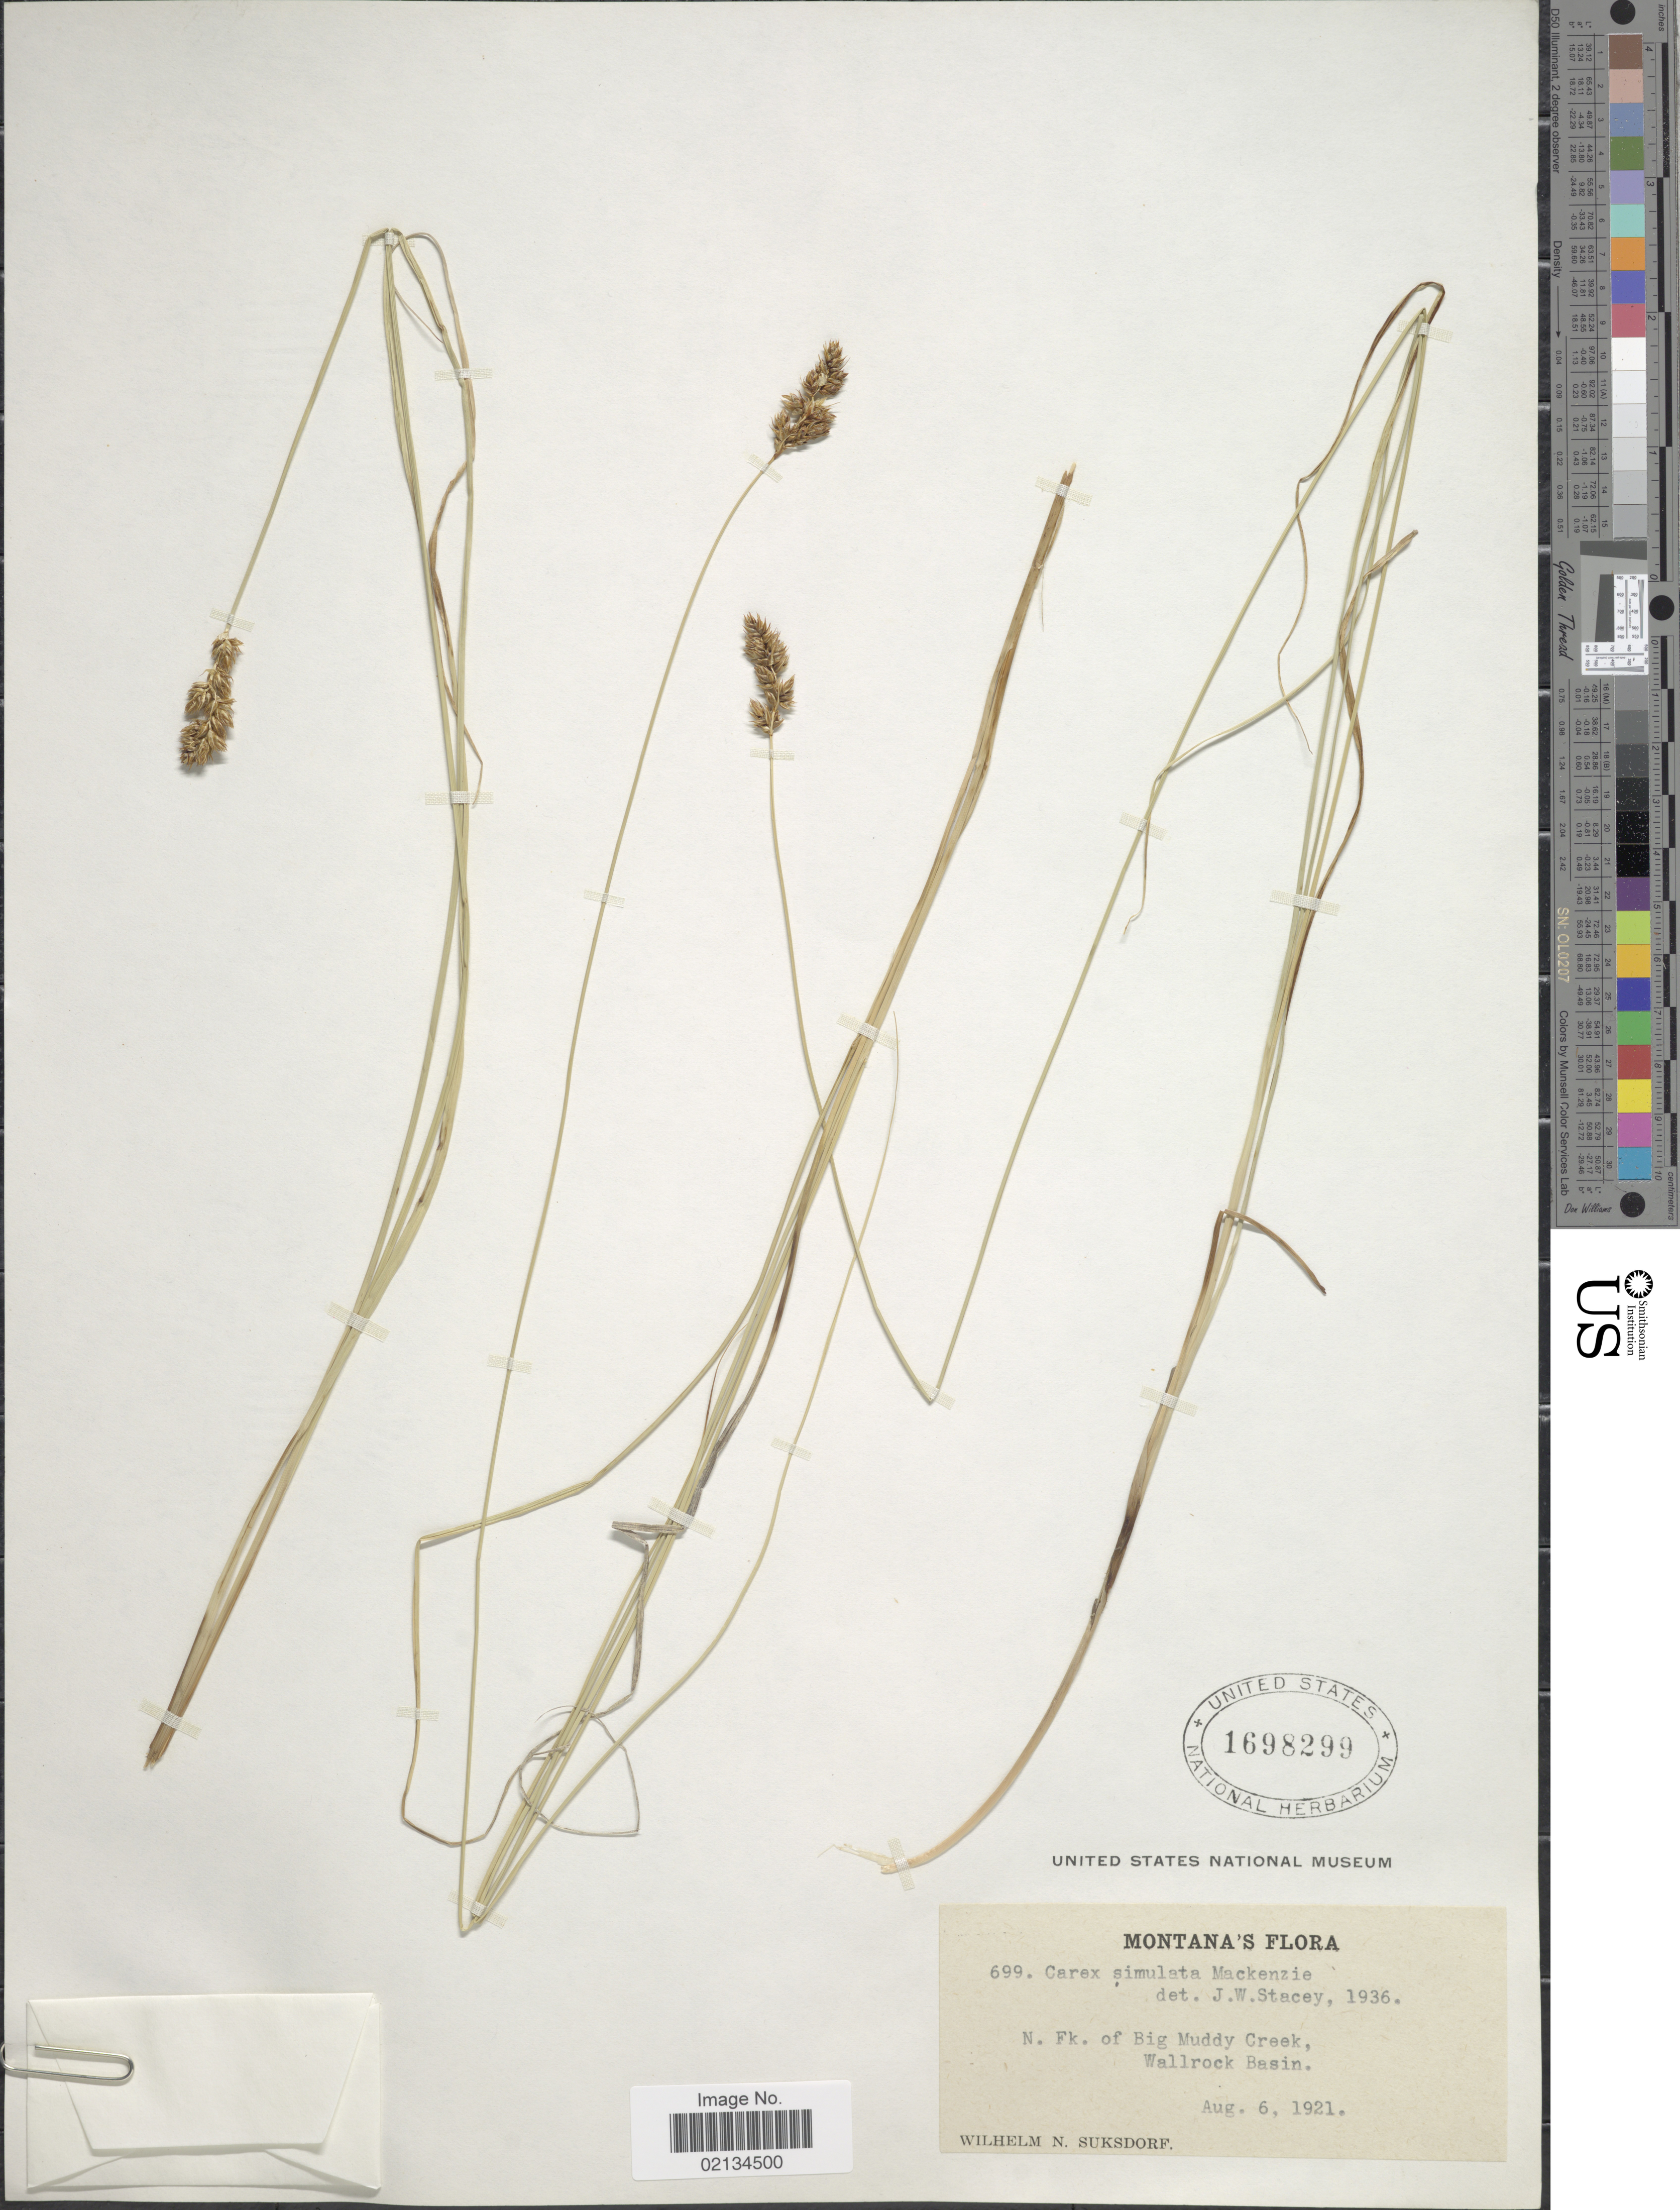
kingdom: Plantae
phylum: Tracheophyta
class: Liliopsida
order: Poales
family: Cyperaceae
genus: Carex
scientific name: Carex simulata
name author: Mack.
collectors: W. N. Suksdorf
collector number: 699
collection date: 1921-08-06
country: United States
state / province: Montana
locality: N. Fk. of Big Muddy Creek, Wallrock Basin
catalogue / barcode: US 1698299